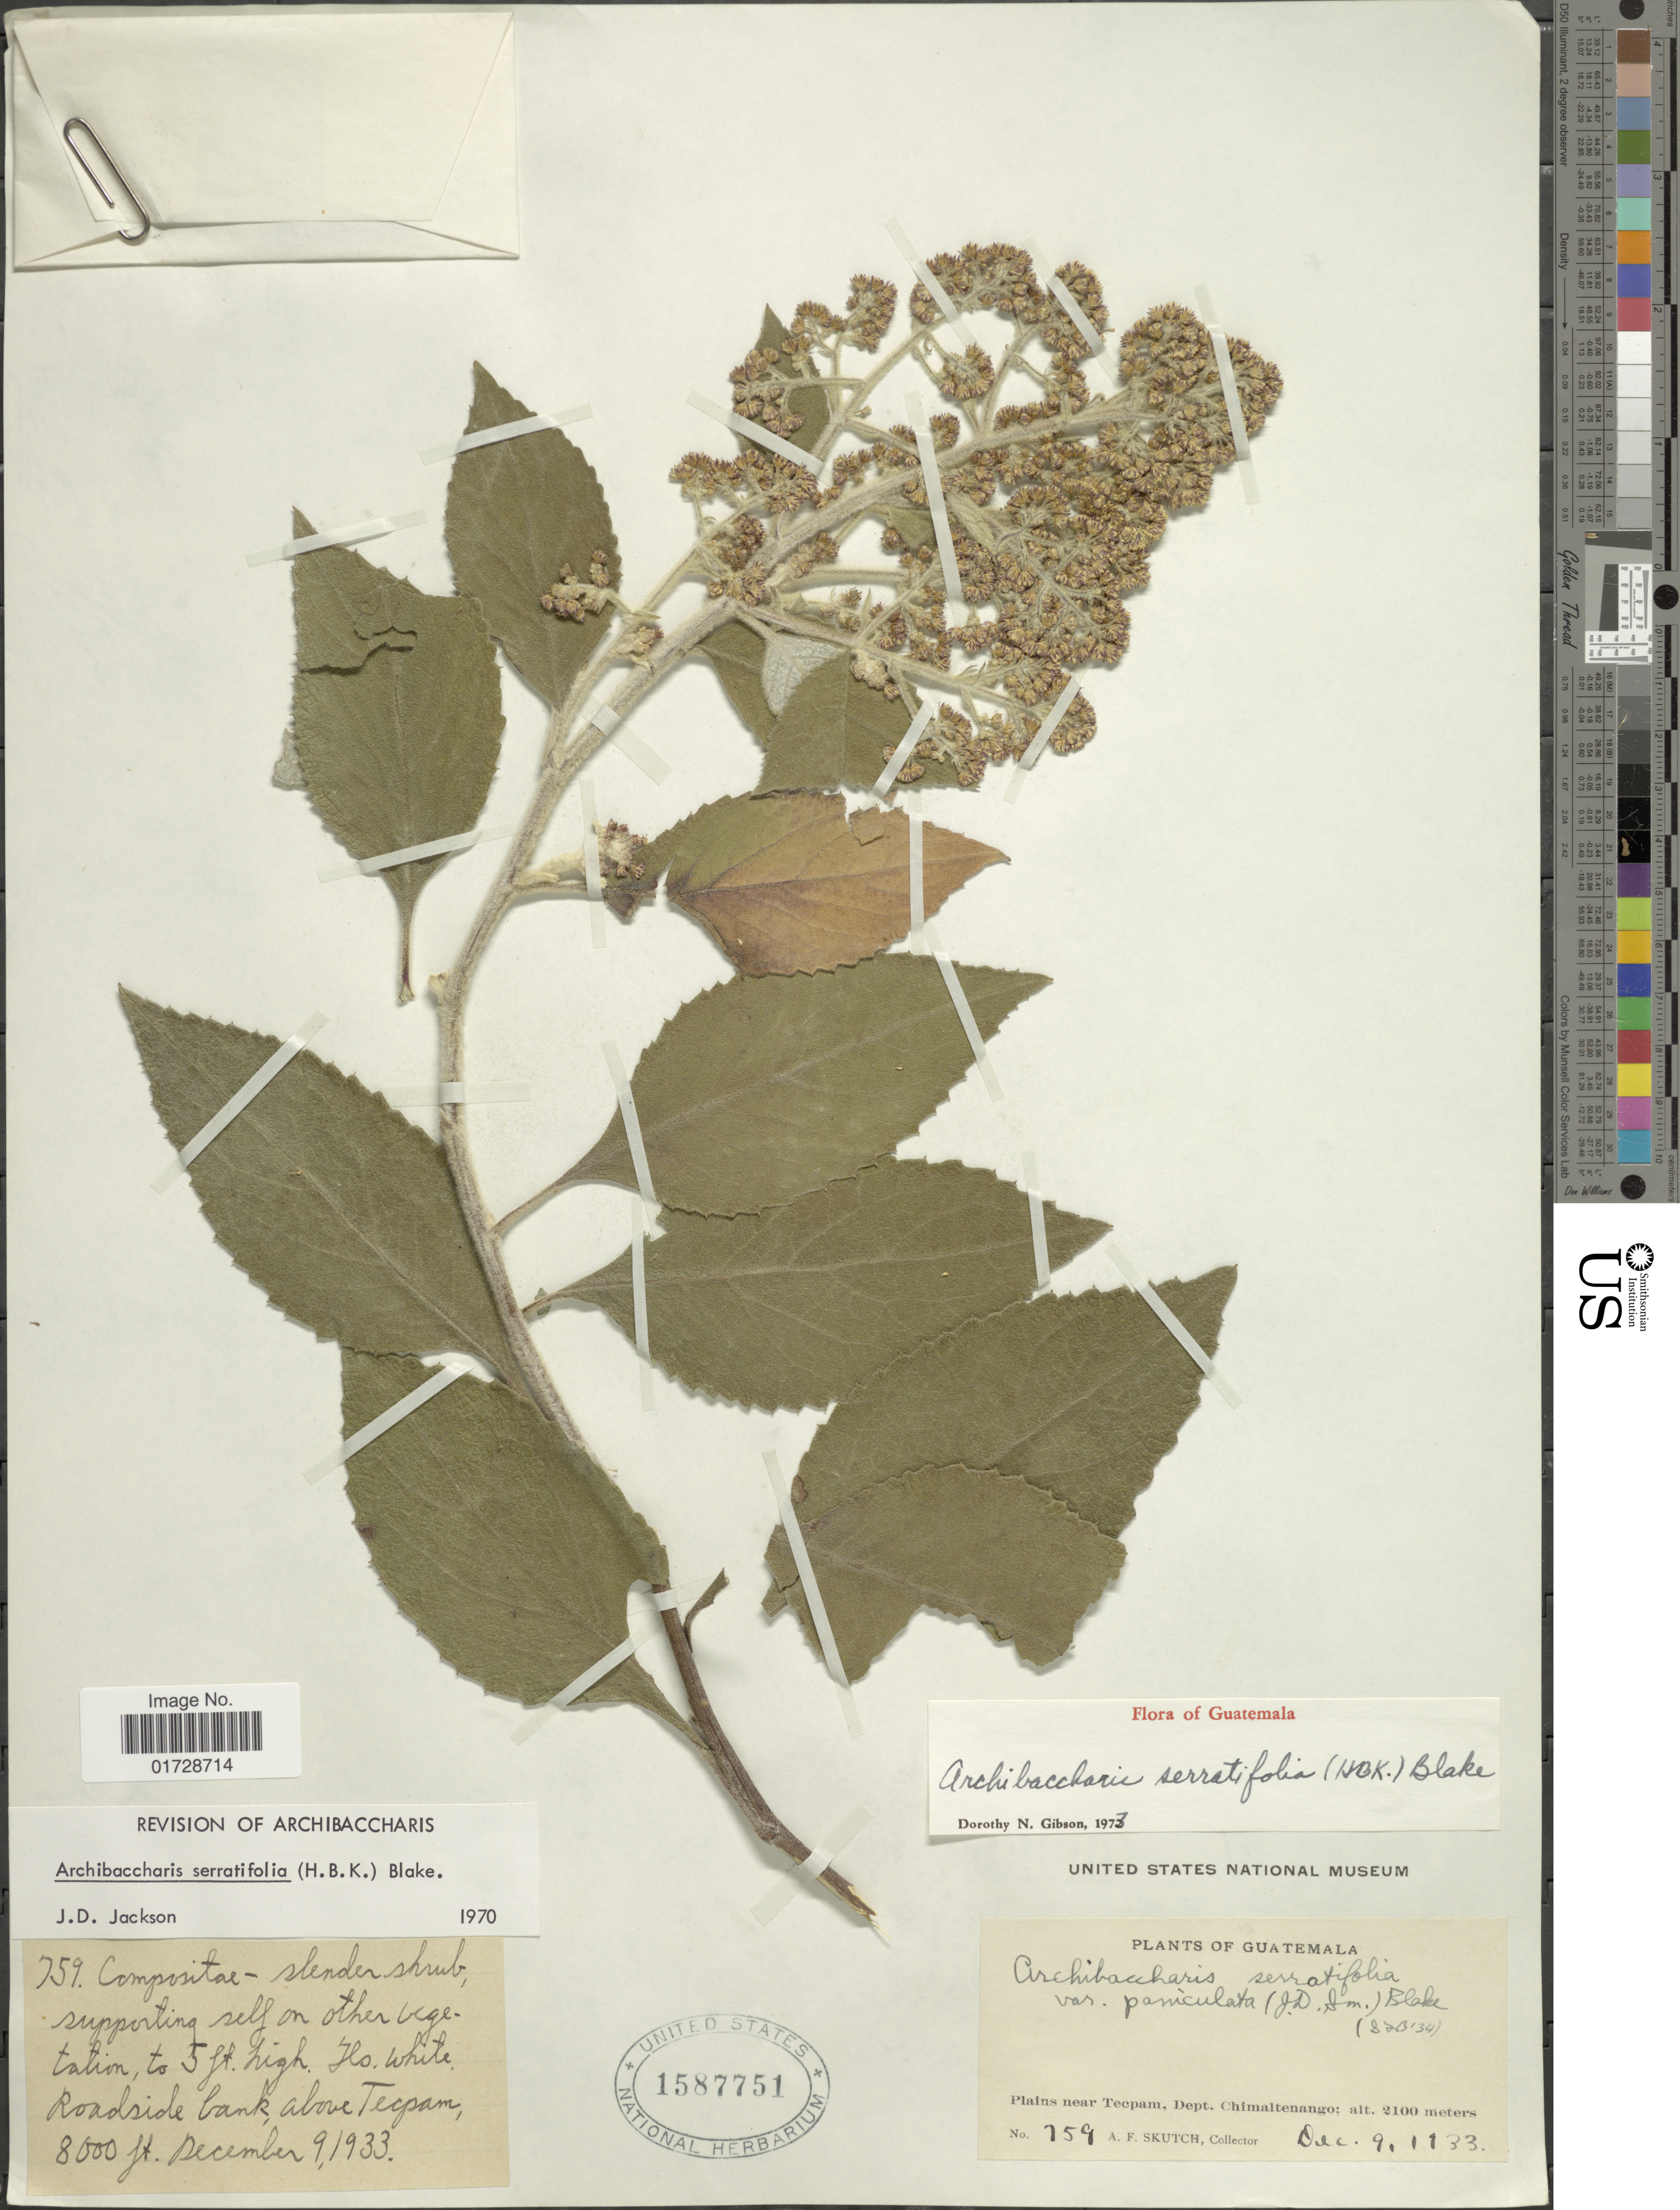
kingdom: Plantae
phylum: Tracheophyta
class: Magnoliopsida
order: Asterales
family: Asteraceae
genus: Archibaccharis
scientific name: Archibaccharis serratifolia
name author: (Kunth) S.F. Blake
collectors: A. F. Skutch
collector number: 759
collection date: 1933-12-09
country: Guatemala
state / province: Chimaltenango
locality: Plains near Tecpam, roadside bank, above Tecpam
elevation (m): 2100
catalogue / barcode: US 1587751